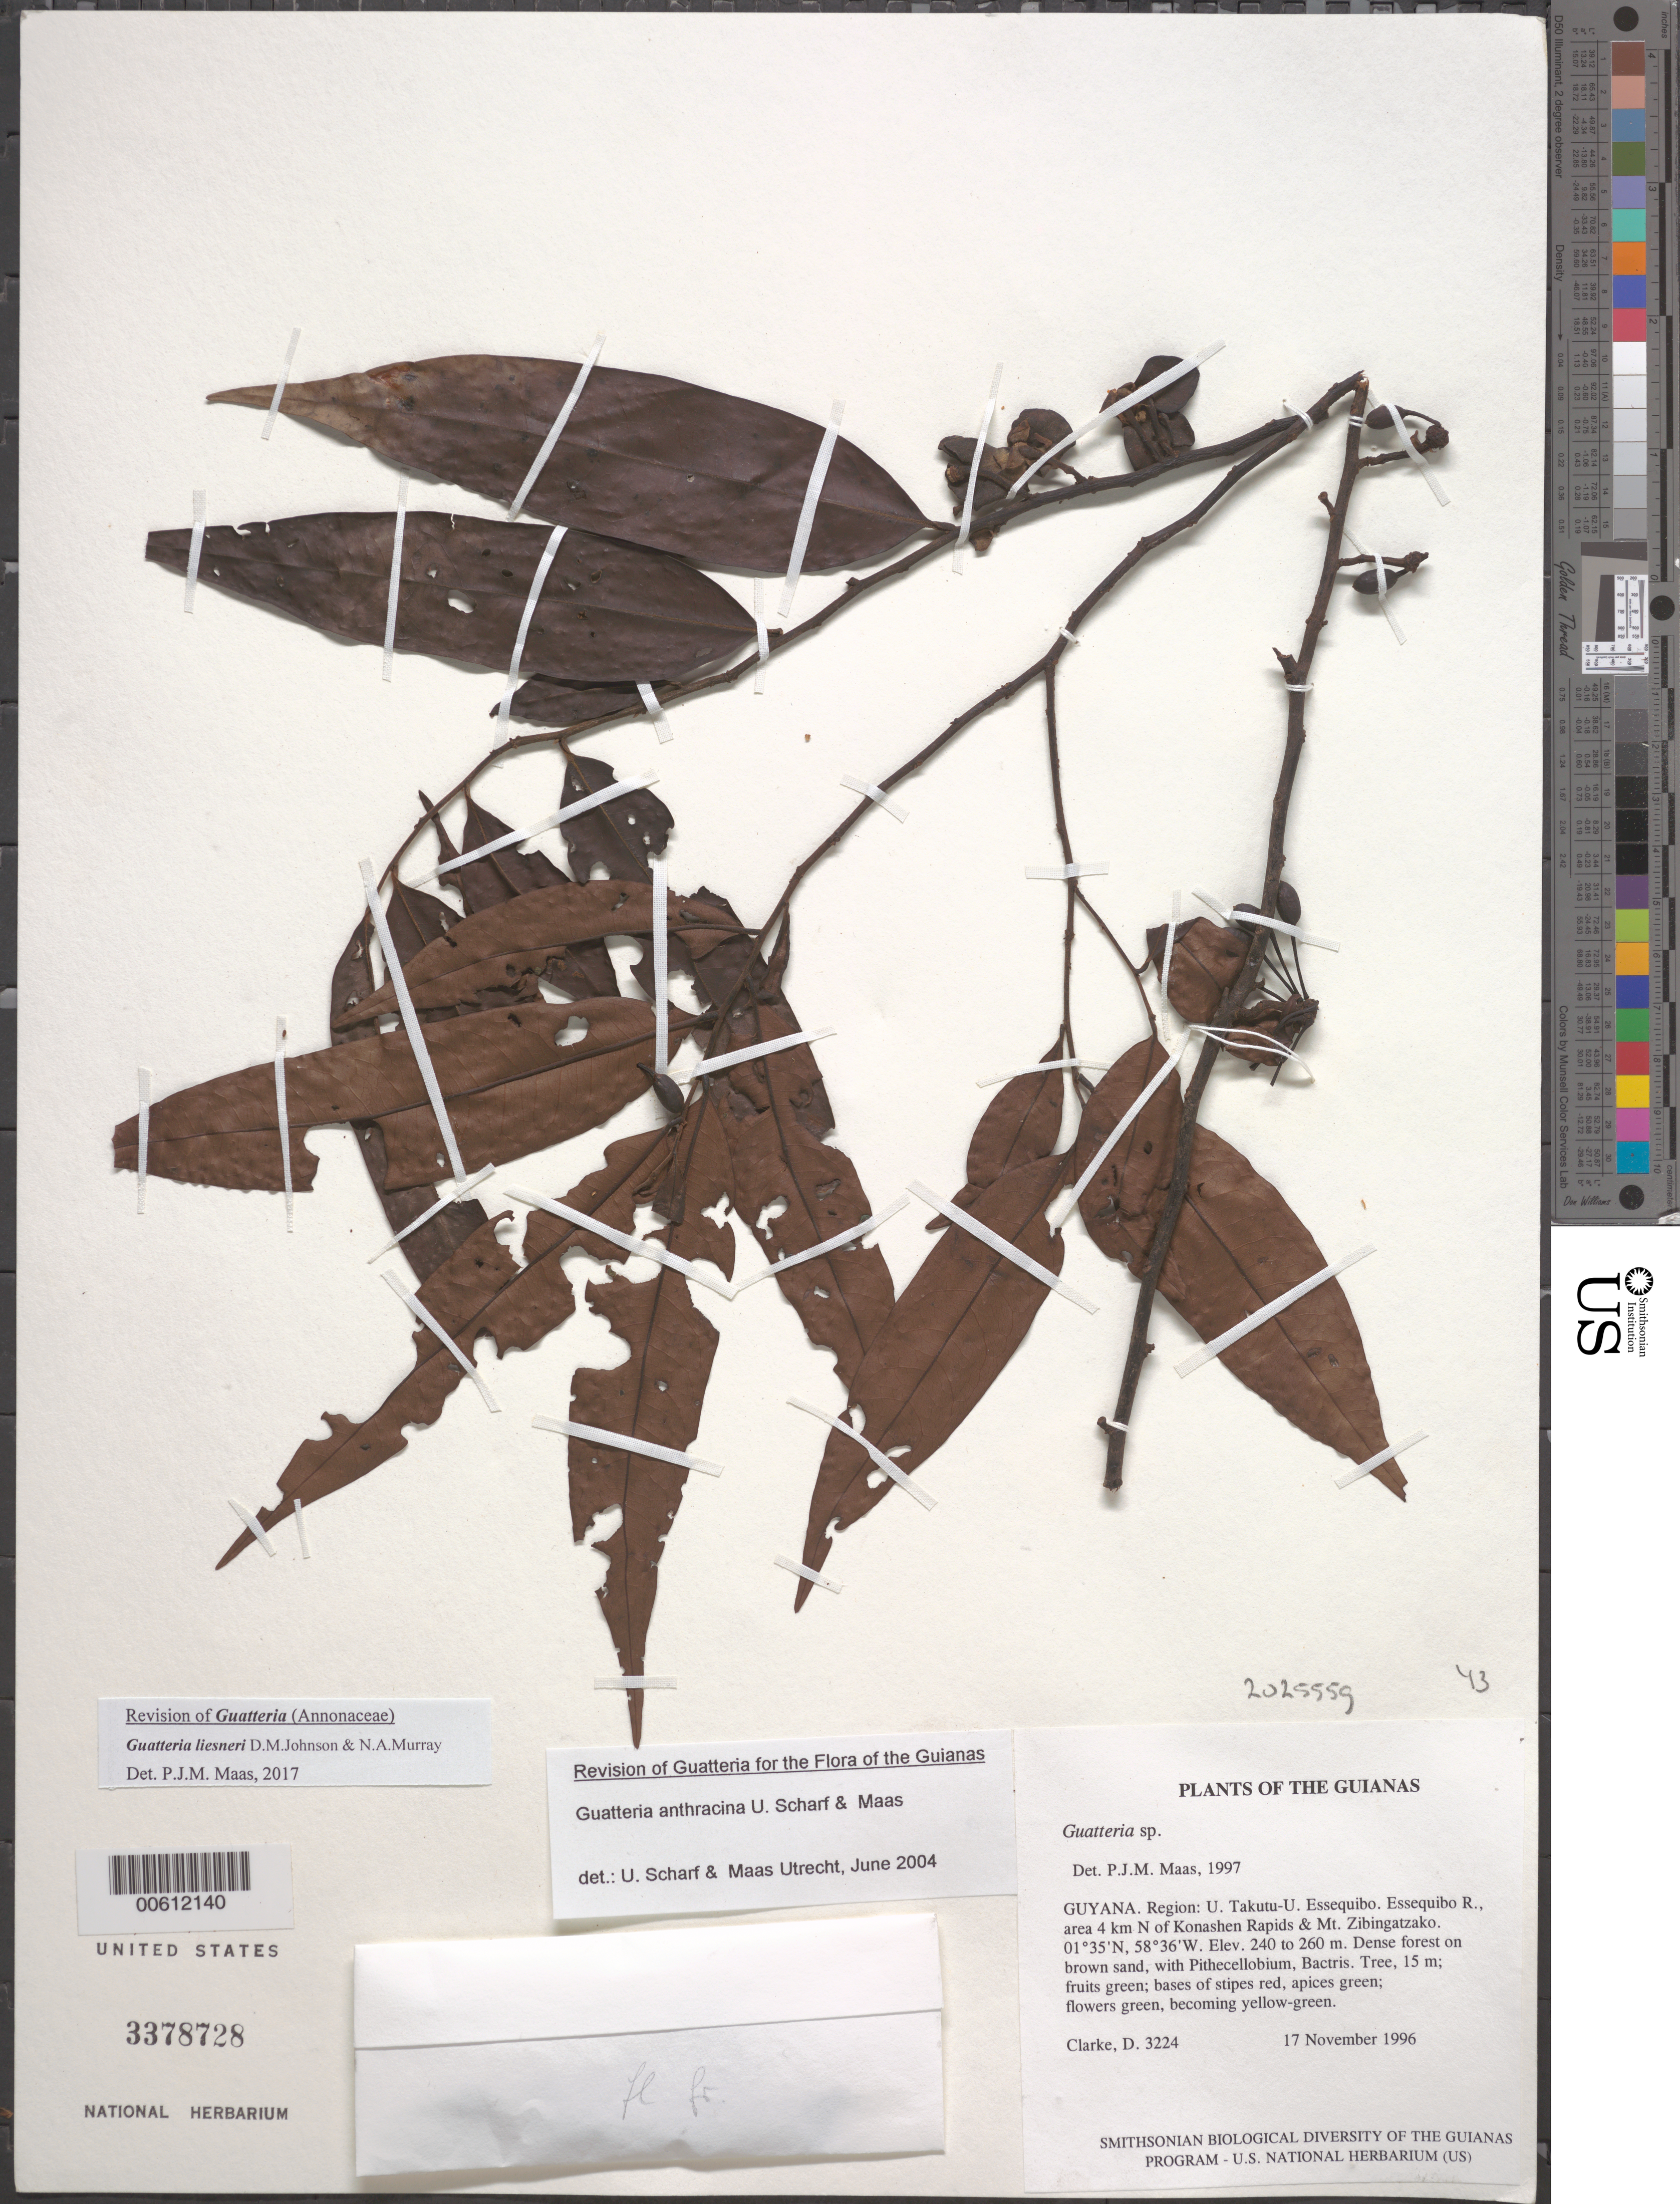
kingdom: Plantae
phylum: Tracheophyta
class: Magnoliopsida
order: Magnoliales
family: Annonaceae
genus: Guatteria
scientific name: Guatteria liesneri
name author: D.M. Johnson & N.A. Murray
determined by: Maas, Paul J.; Maas, H.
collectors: H. D. Clarke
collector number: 3224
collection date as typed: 17 November 1996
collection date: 1996-11-17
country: Guyana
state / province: U. Takutu-U. Essequibo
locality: Essequibo R., area 4 km N of Konashen Rapids & Mt. Zibingatzako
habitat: Dense forest on brown sand, with Pithecellobium, Bactris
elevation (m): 240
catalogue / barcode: US 3378728